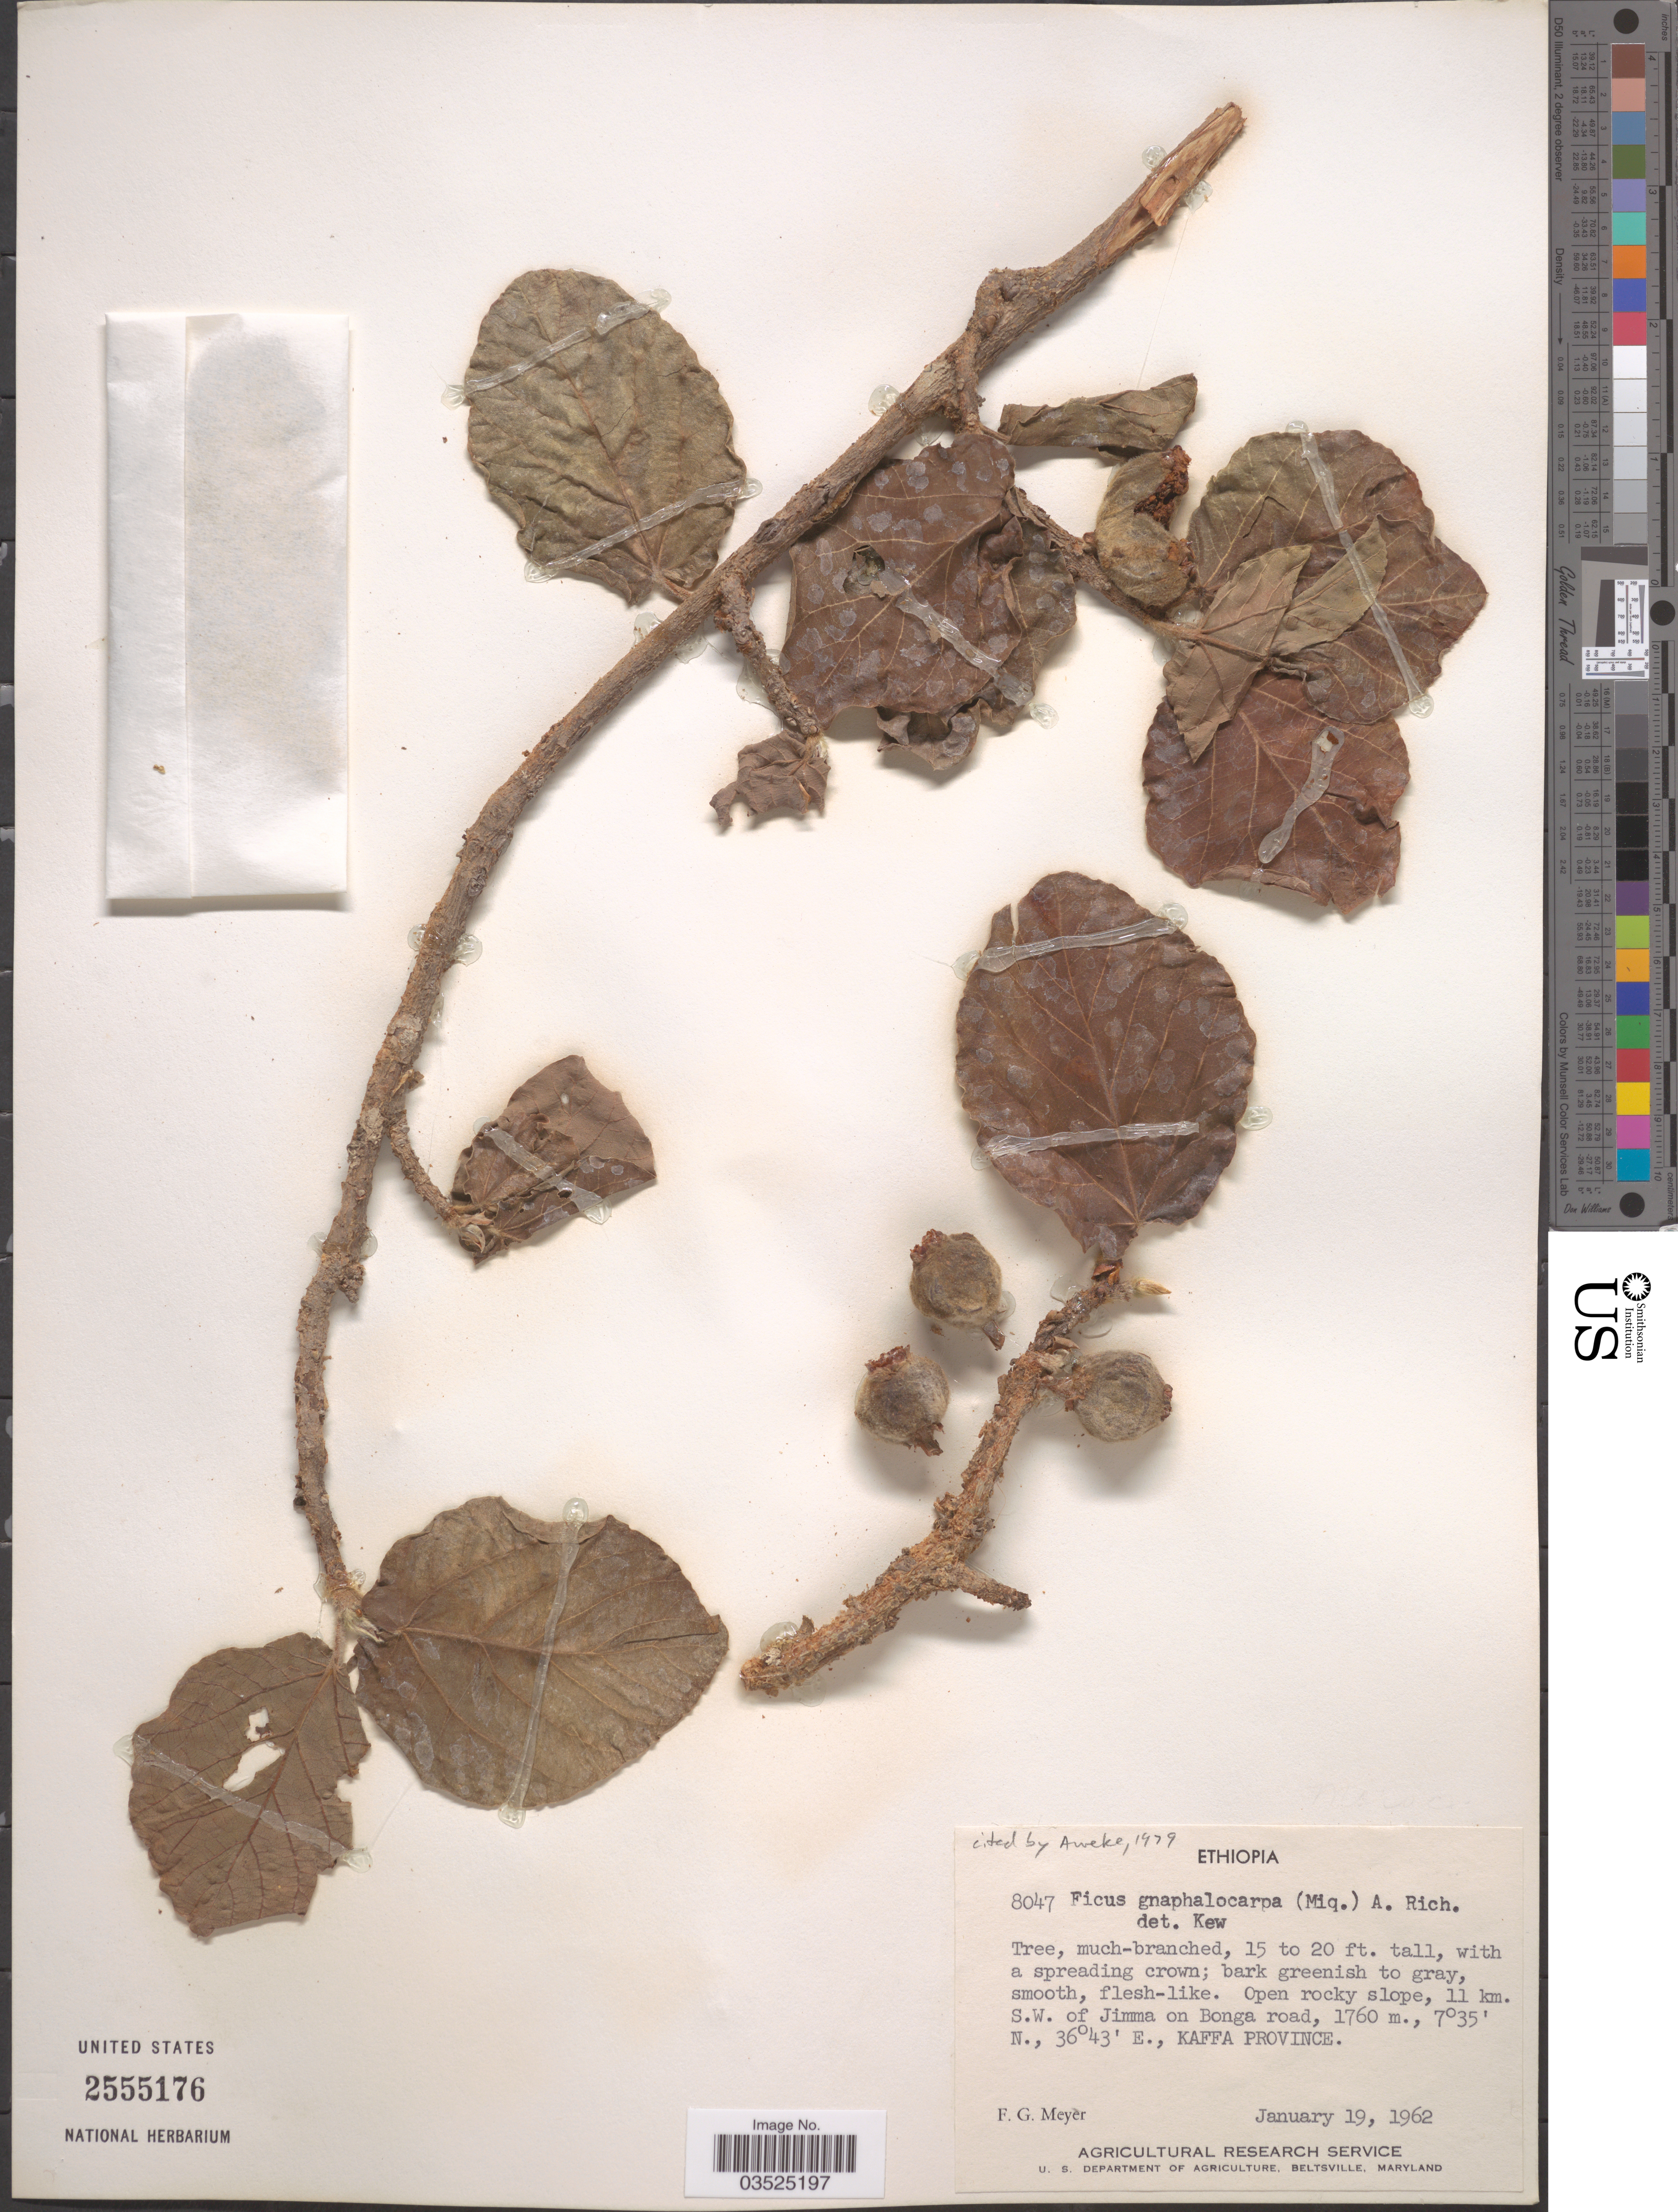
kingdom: Plantae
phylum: Tracheophyta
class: Magnoliopsida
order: Rosales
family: Moraceae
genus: Ficus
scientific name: Ficus gnaphalocarpa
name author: (Miq.) A. Rich.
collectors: F. G. Meyer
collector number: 8047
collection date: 1962-01-19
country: Ethiopia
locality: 11 km. S. W. of Jimma on Bonga road, Kaffa Province.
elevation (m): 1760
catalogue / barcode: US 2555176